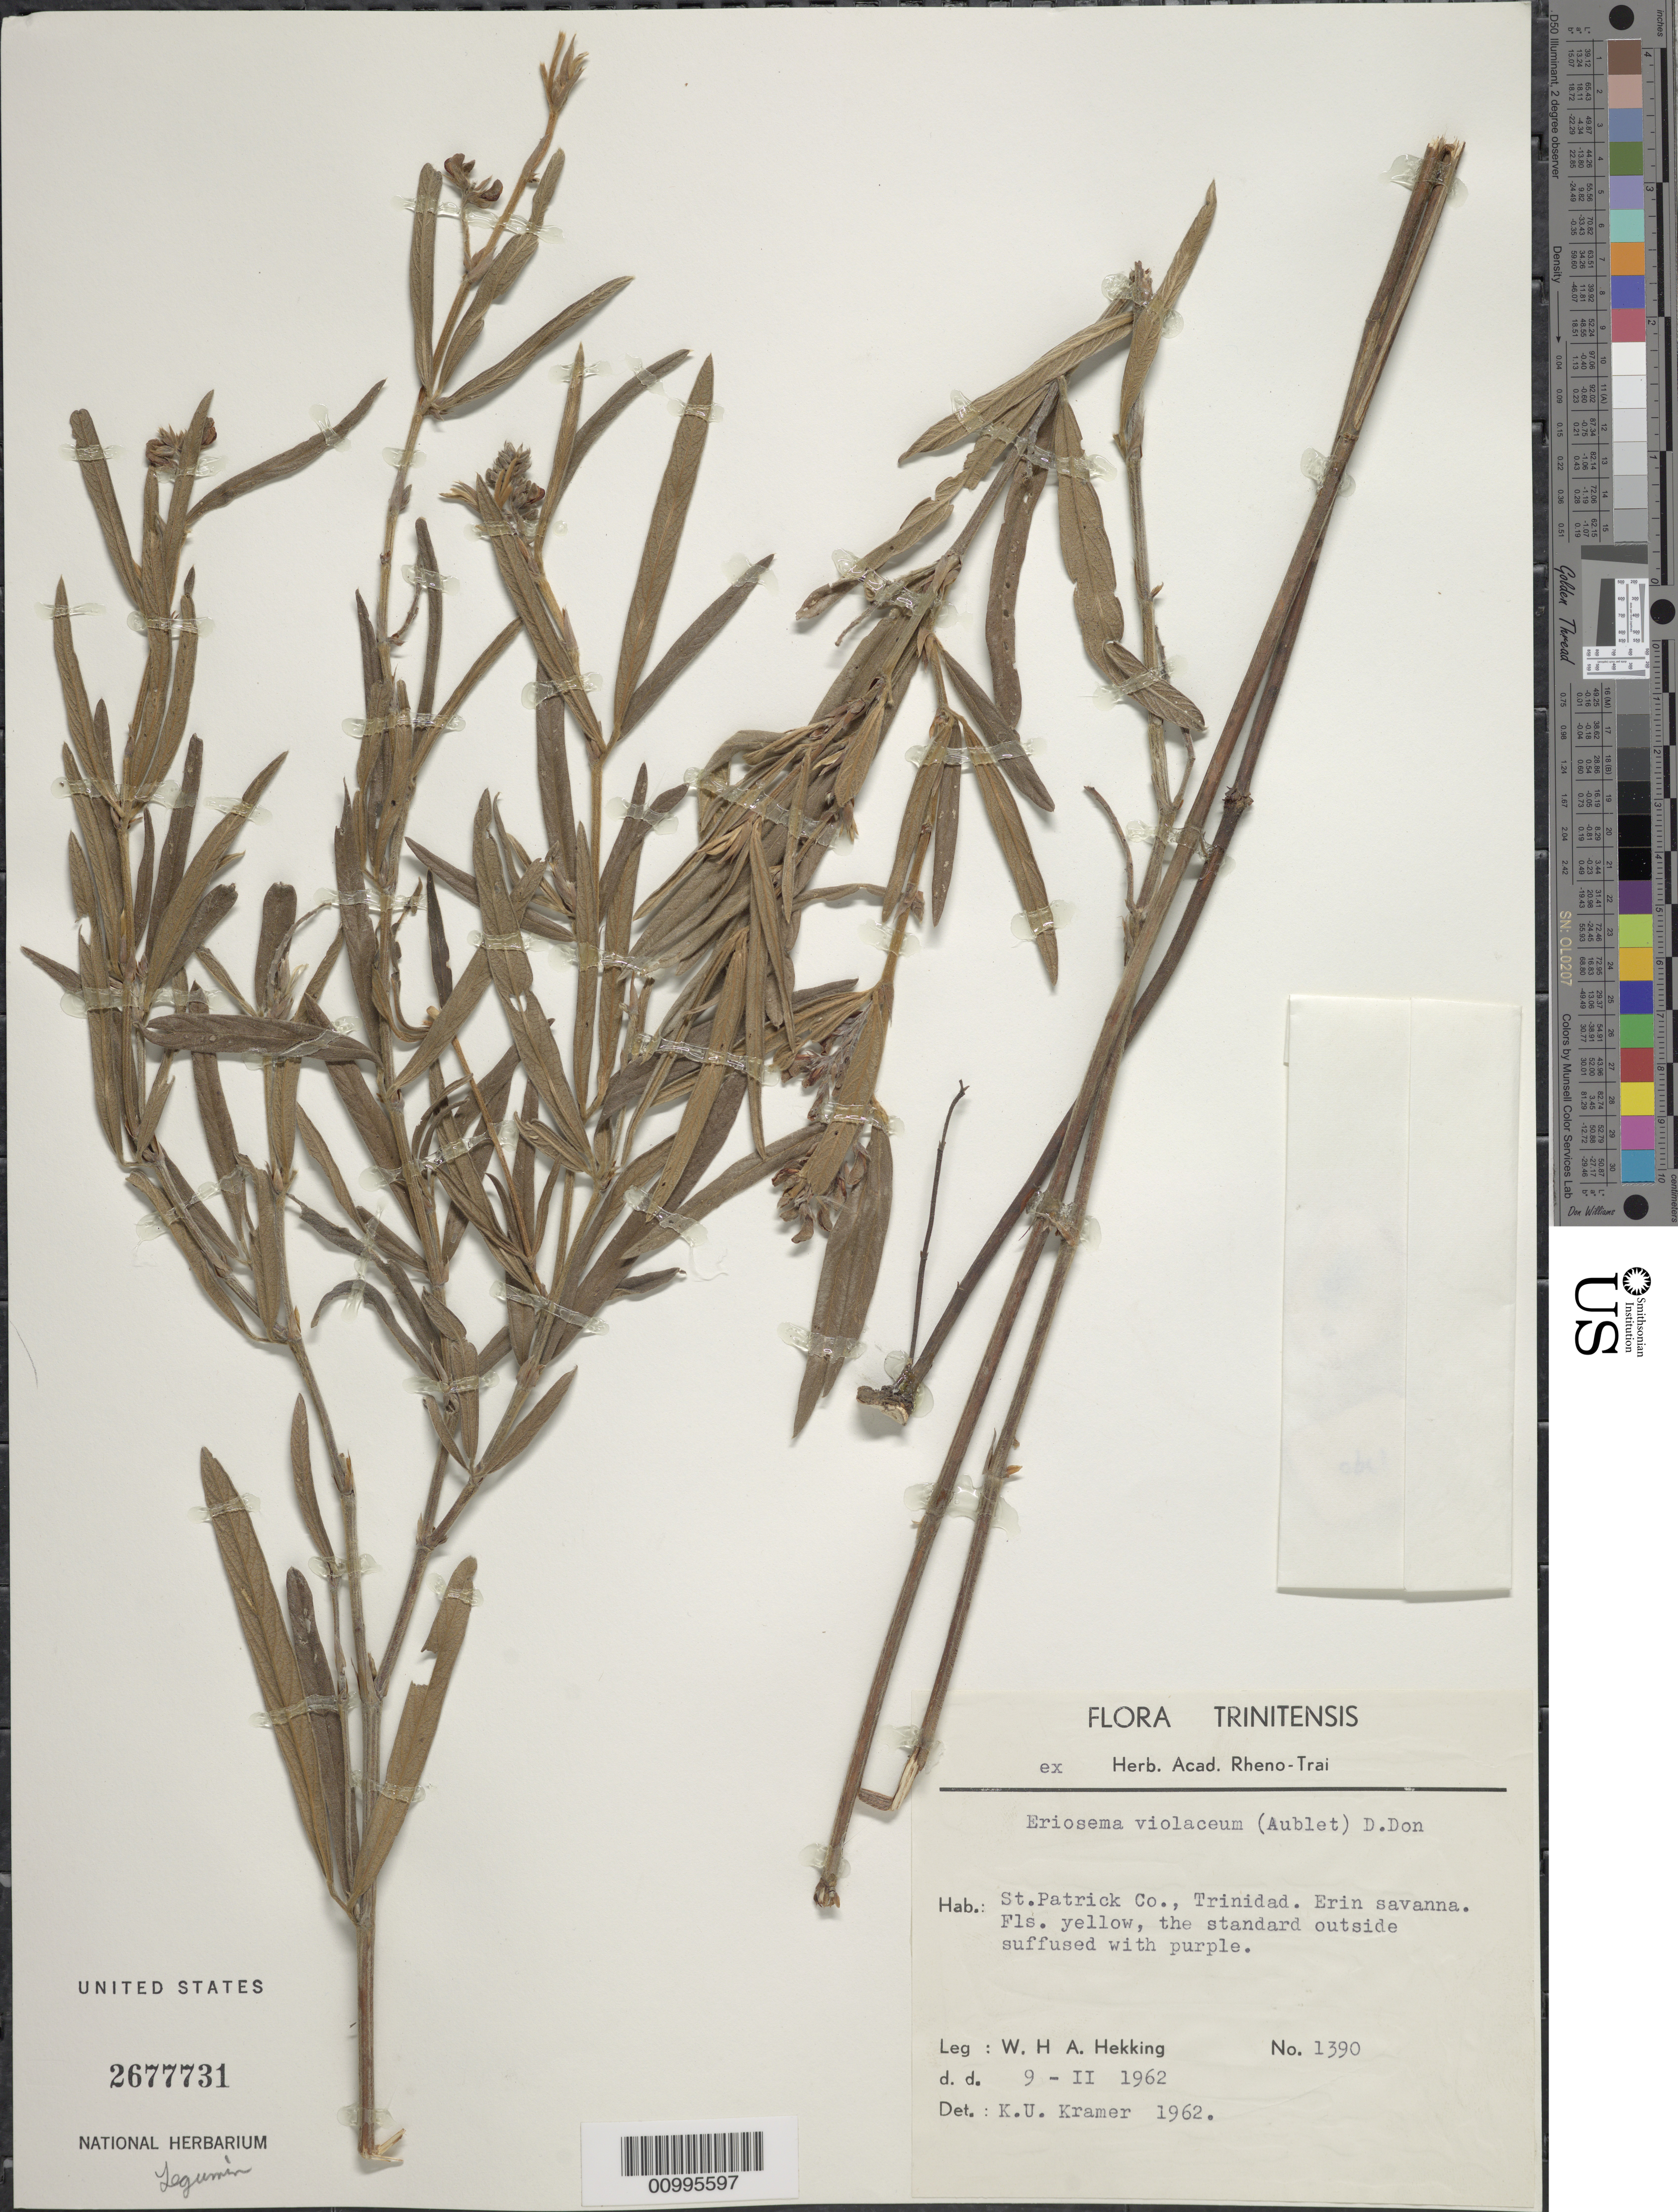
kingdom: Plantae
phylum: Tracheophyta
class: Magnoliopsida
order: Fabales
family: Fabaceae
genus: Eriosema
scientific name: Eriosema violaceum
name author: (Aubl.) G. Don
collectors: W. H. A. Hekking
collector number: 1390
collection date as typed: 09 Feb 1962 or 02 Sep 1962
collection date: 1962-02-09 or 1962-09-02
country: Trinidad and Tobago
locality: St. Patrick Co., Trinidad. Erin Savanna.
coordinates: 0 N, 0 E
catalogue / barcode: US 2677731